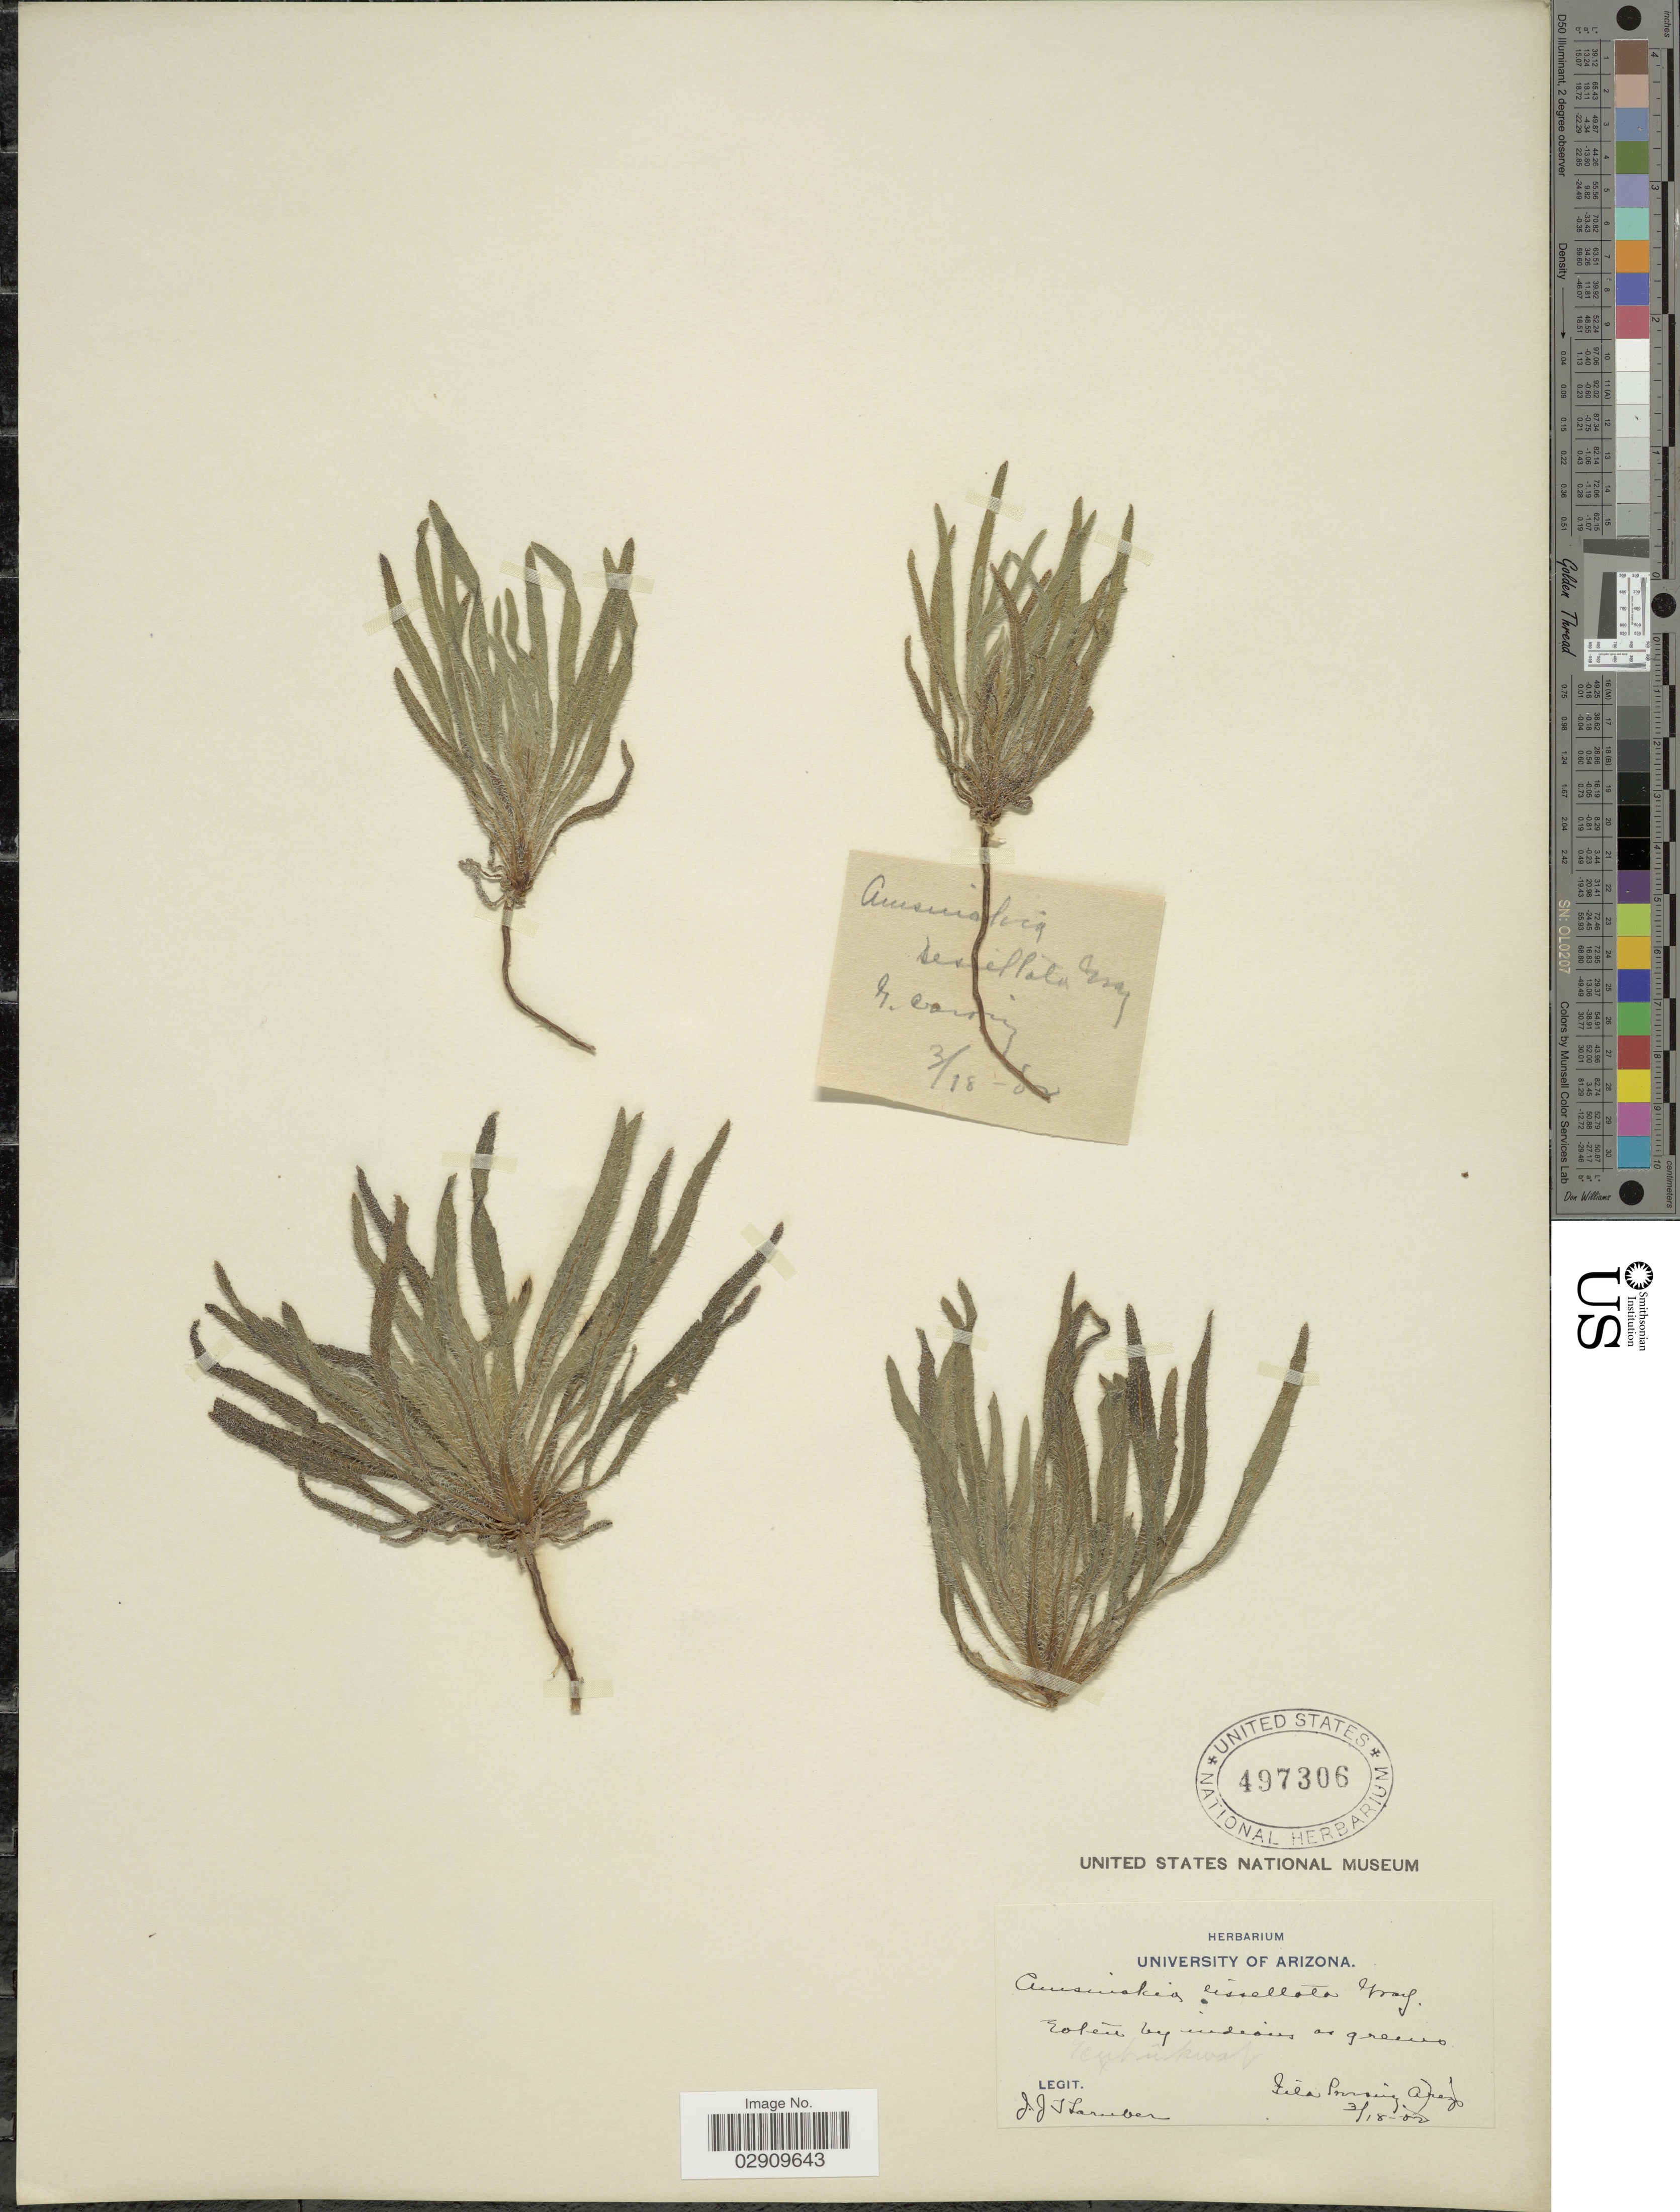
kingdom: Plantae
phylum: Tracheophyta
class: Magnoliopsida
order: Boraginales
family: Boraginaceae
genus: Amsinckia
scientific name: Amsinckia tessellata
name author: A. Gray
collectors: J. Thornber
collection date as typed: Transcribed d/m/y: 18/3/2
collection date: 1902-03-18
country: United States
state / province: Arizona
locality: Gila Crossing.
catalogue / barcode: US 497306